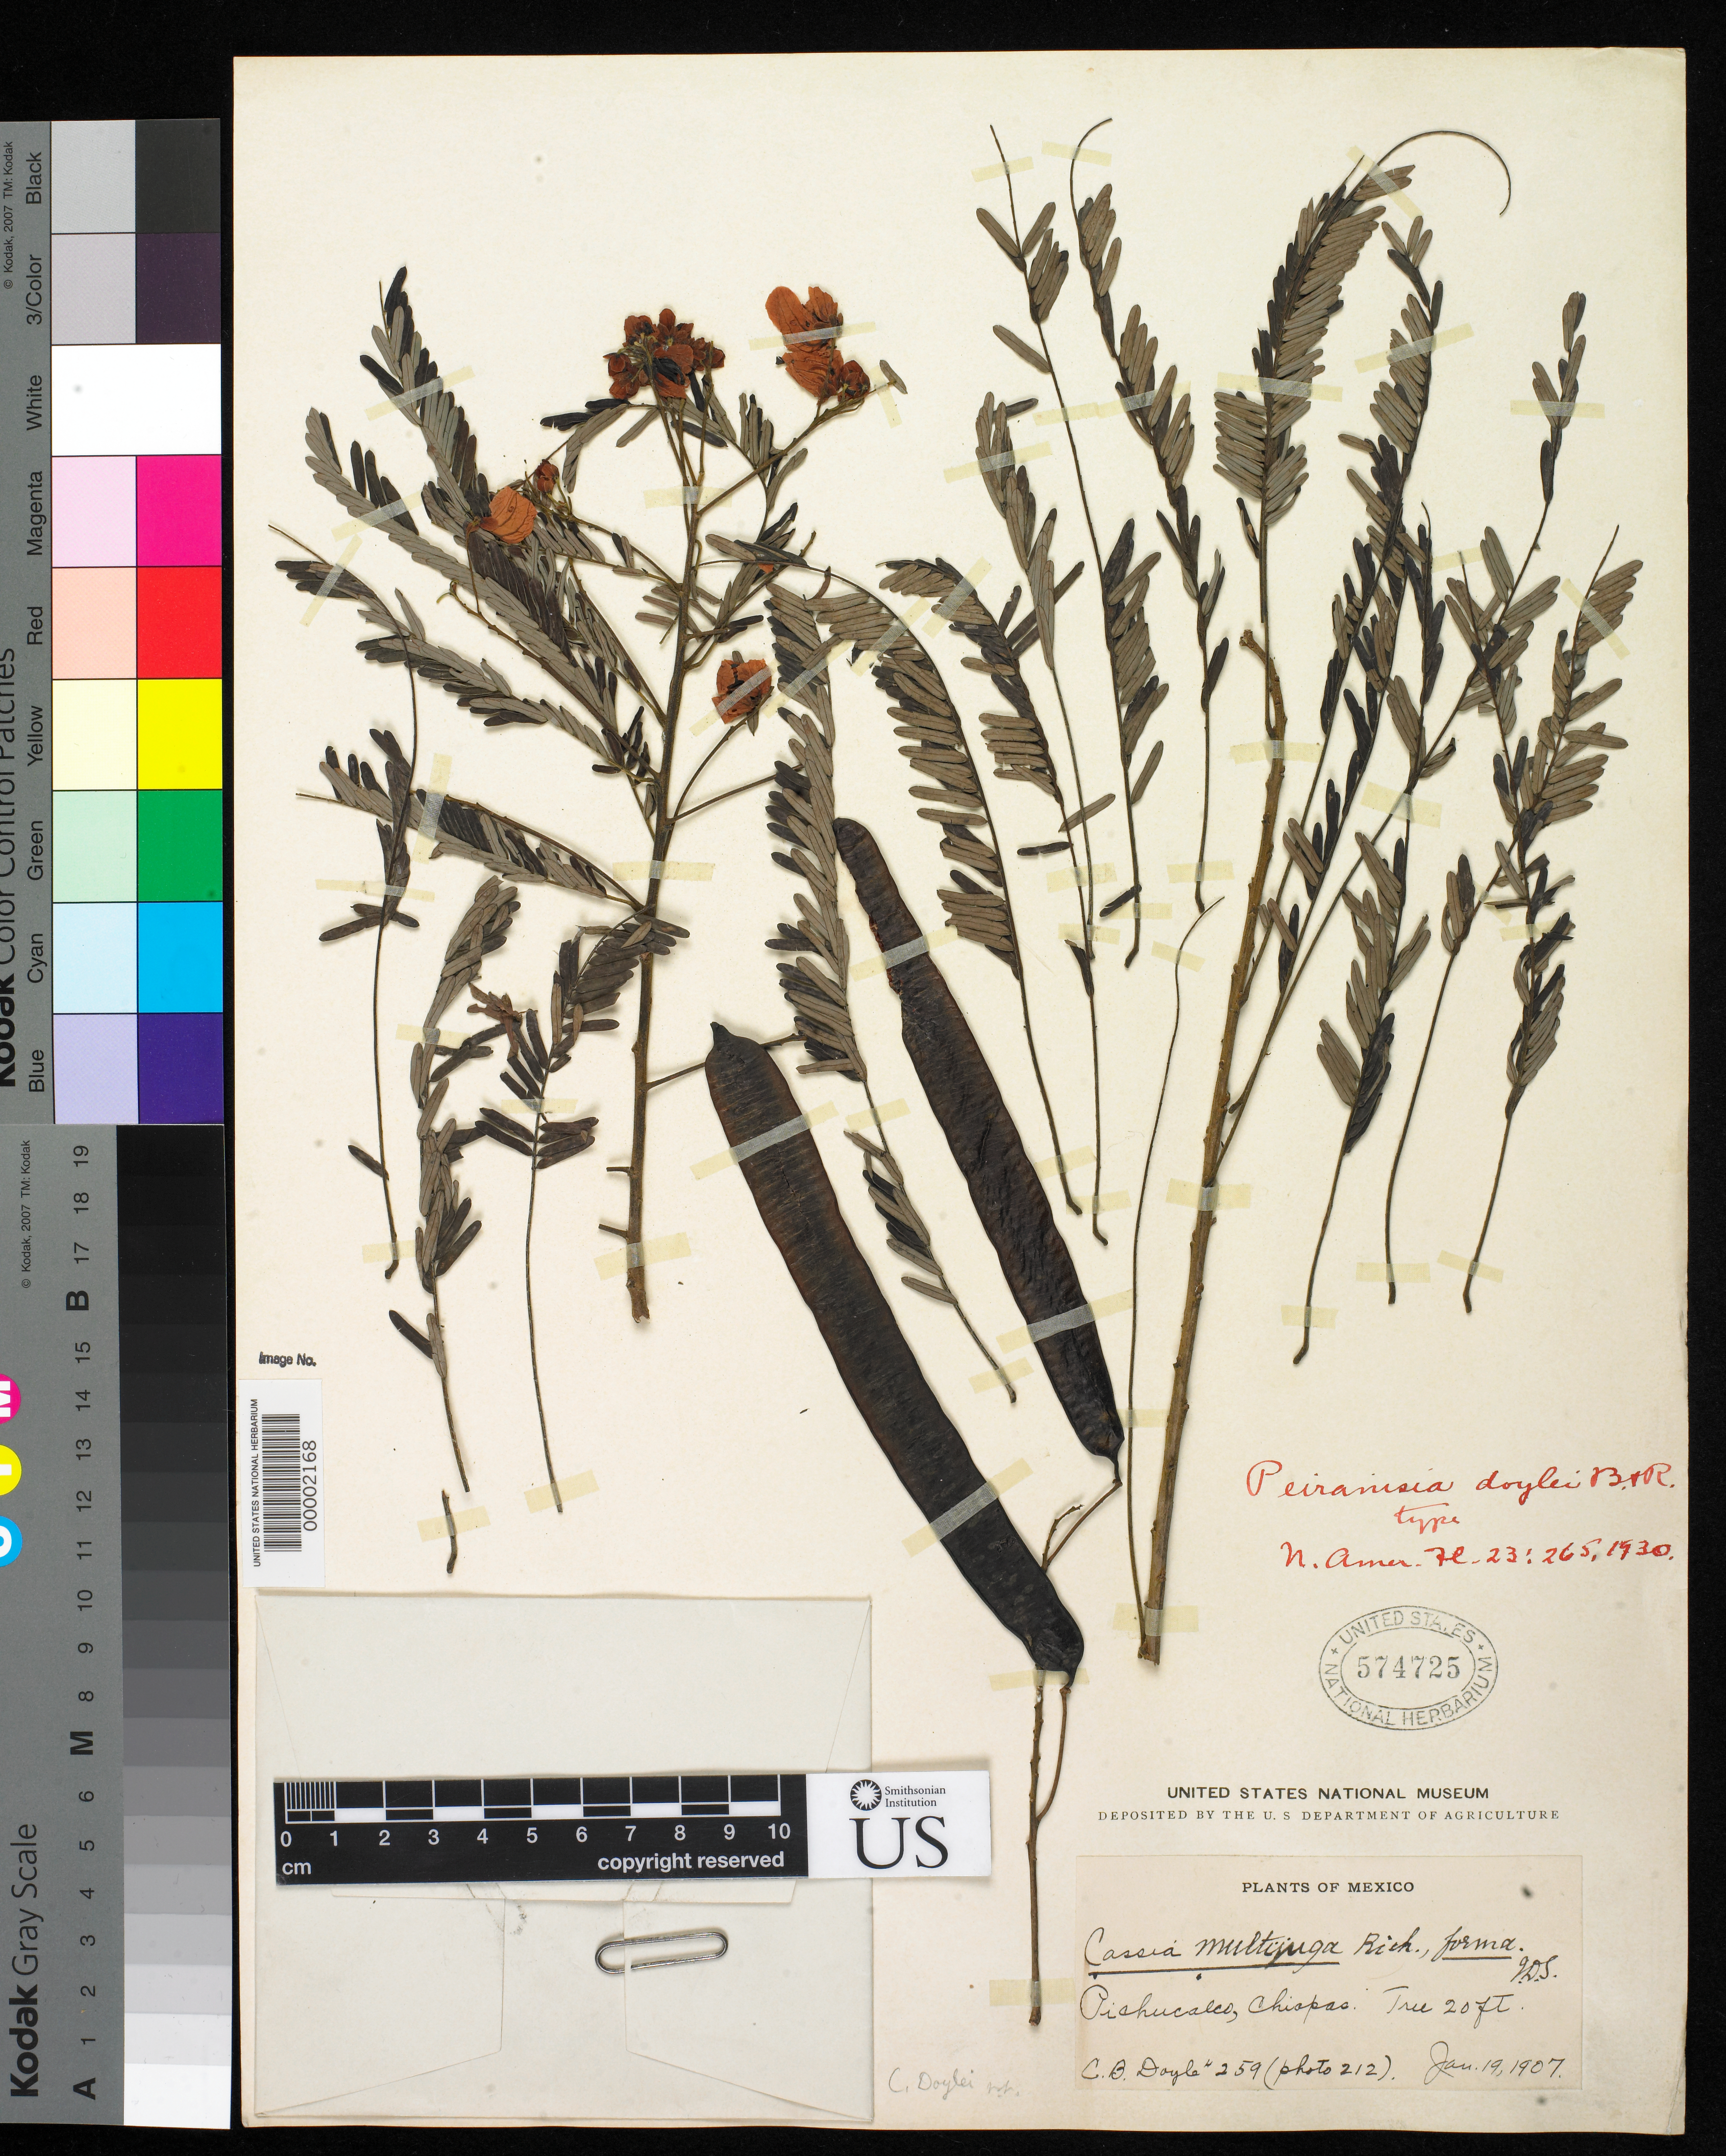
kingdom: Plantae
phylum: Tracheophyta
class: Magnoliopsida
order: Fabales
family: Fabaceae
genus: Peiranisia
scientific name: Peiranisia doylei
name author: Britton & Rose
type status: Type Collection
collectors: C. Doyle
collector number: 259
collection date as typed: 19 Jun 1907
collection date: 1907-06-19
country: Mexico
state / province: Chiapas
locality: Pichucaleo.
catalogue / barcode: US 574725